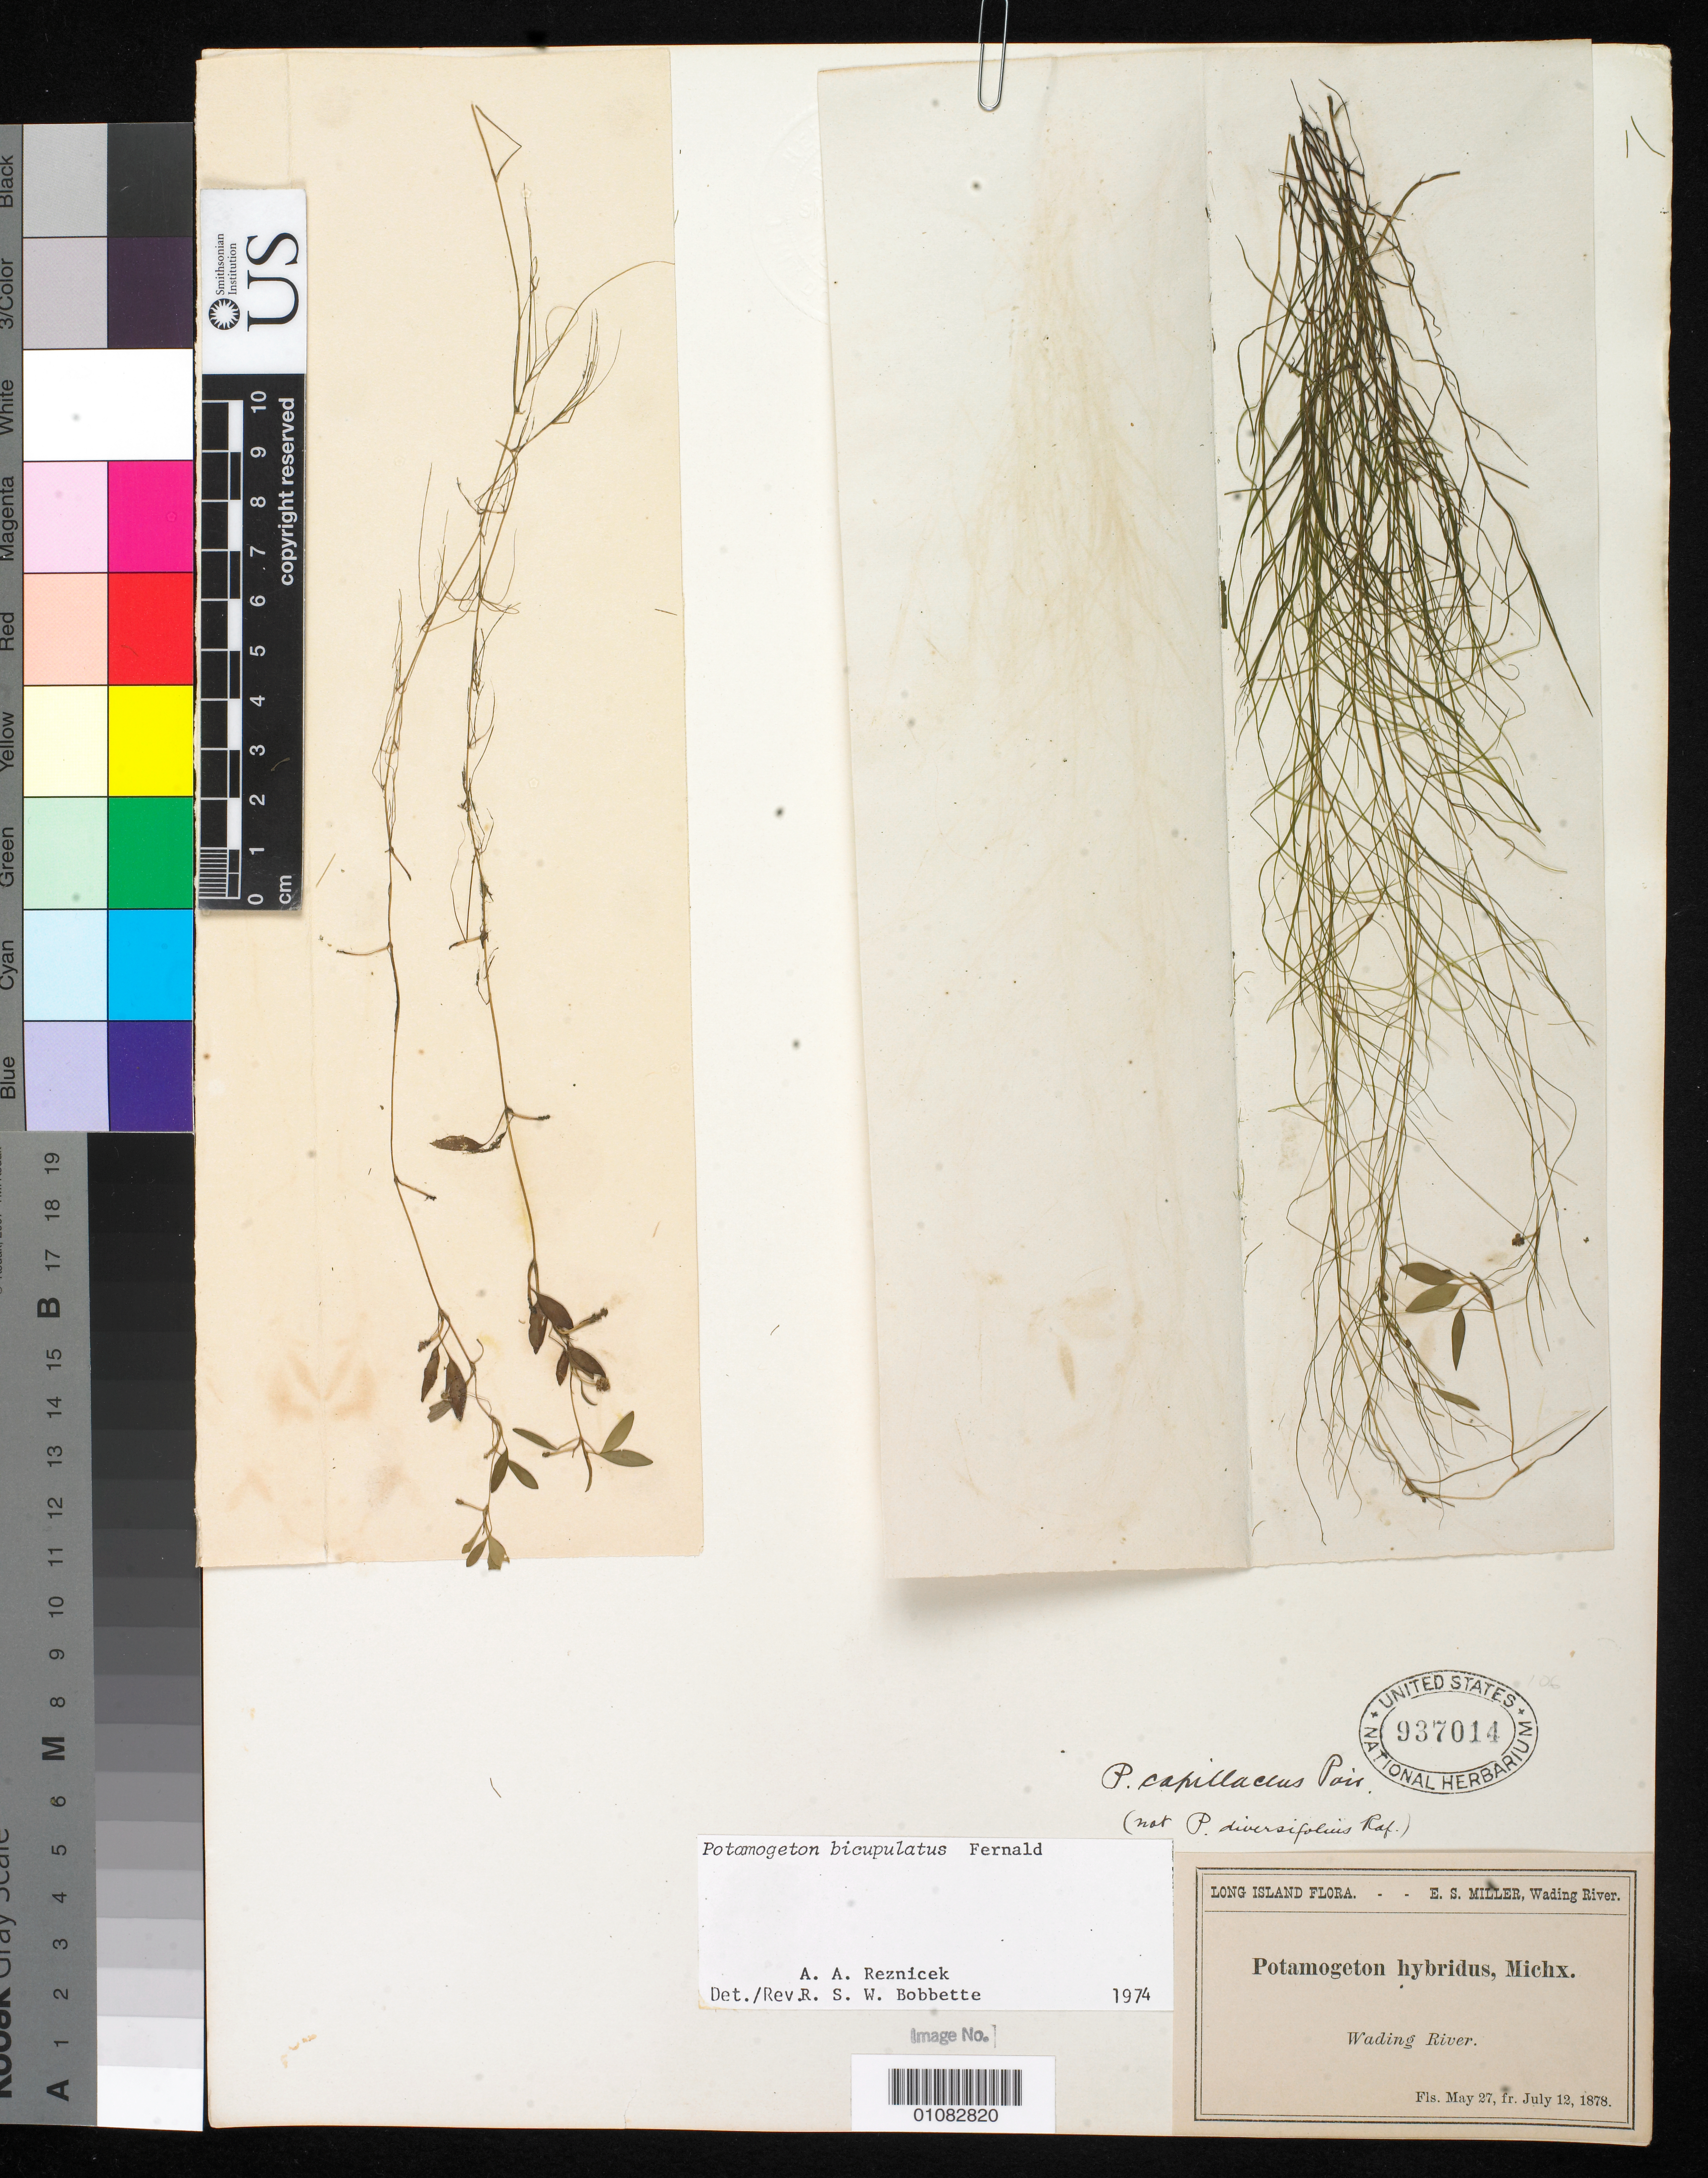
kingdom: Plantae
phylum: Tracheophyta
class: Liliopsida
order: Alismatales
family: Potamogetonaceae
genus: Potamogeton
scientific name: Potamogeton bicupulatus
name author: Fernald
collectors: E. S. Miller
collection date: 1878-05-27,1878-07-12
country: United States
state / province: New York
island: Long Island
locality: Wading River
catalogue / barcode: US 937014